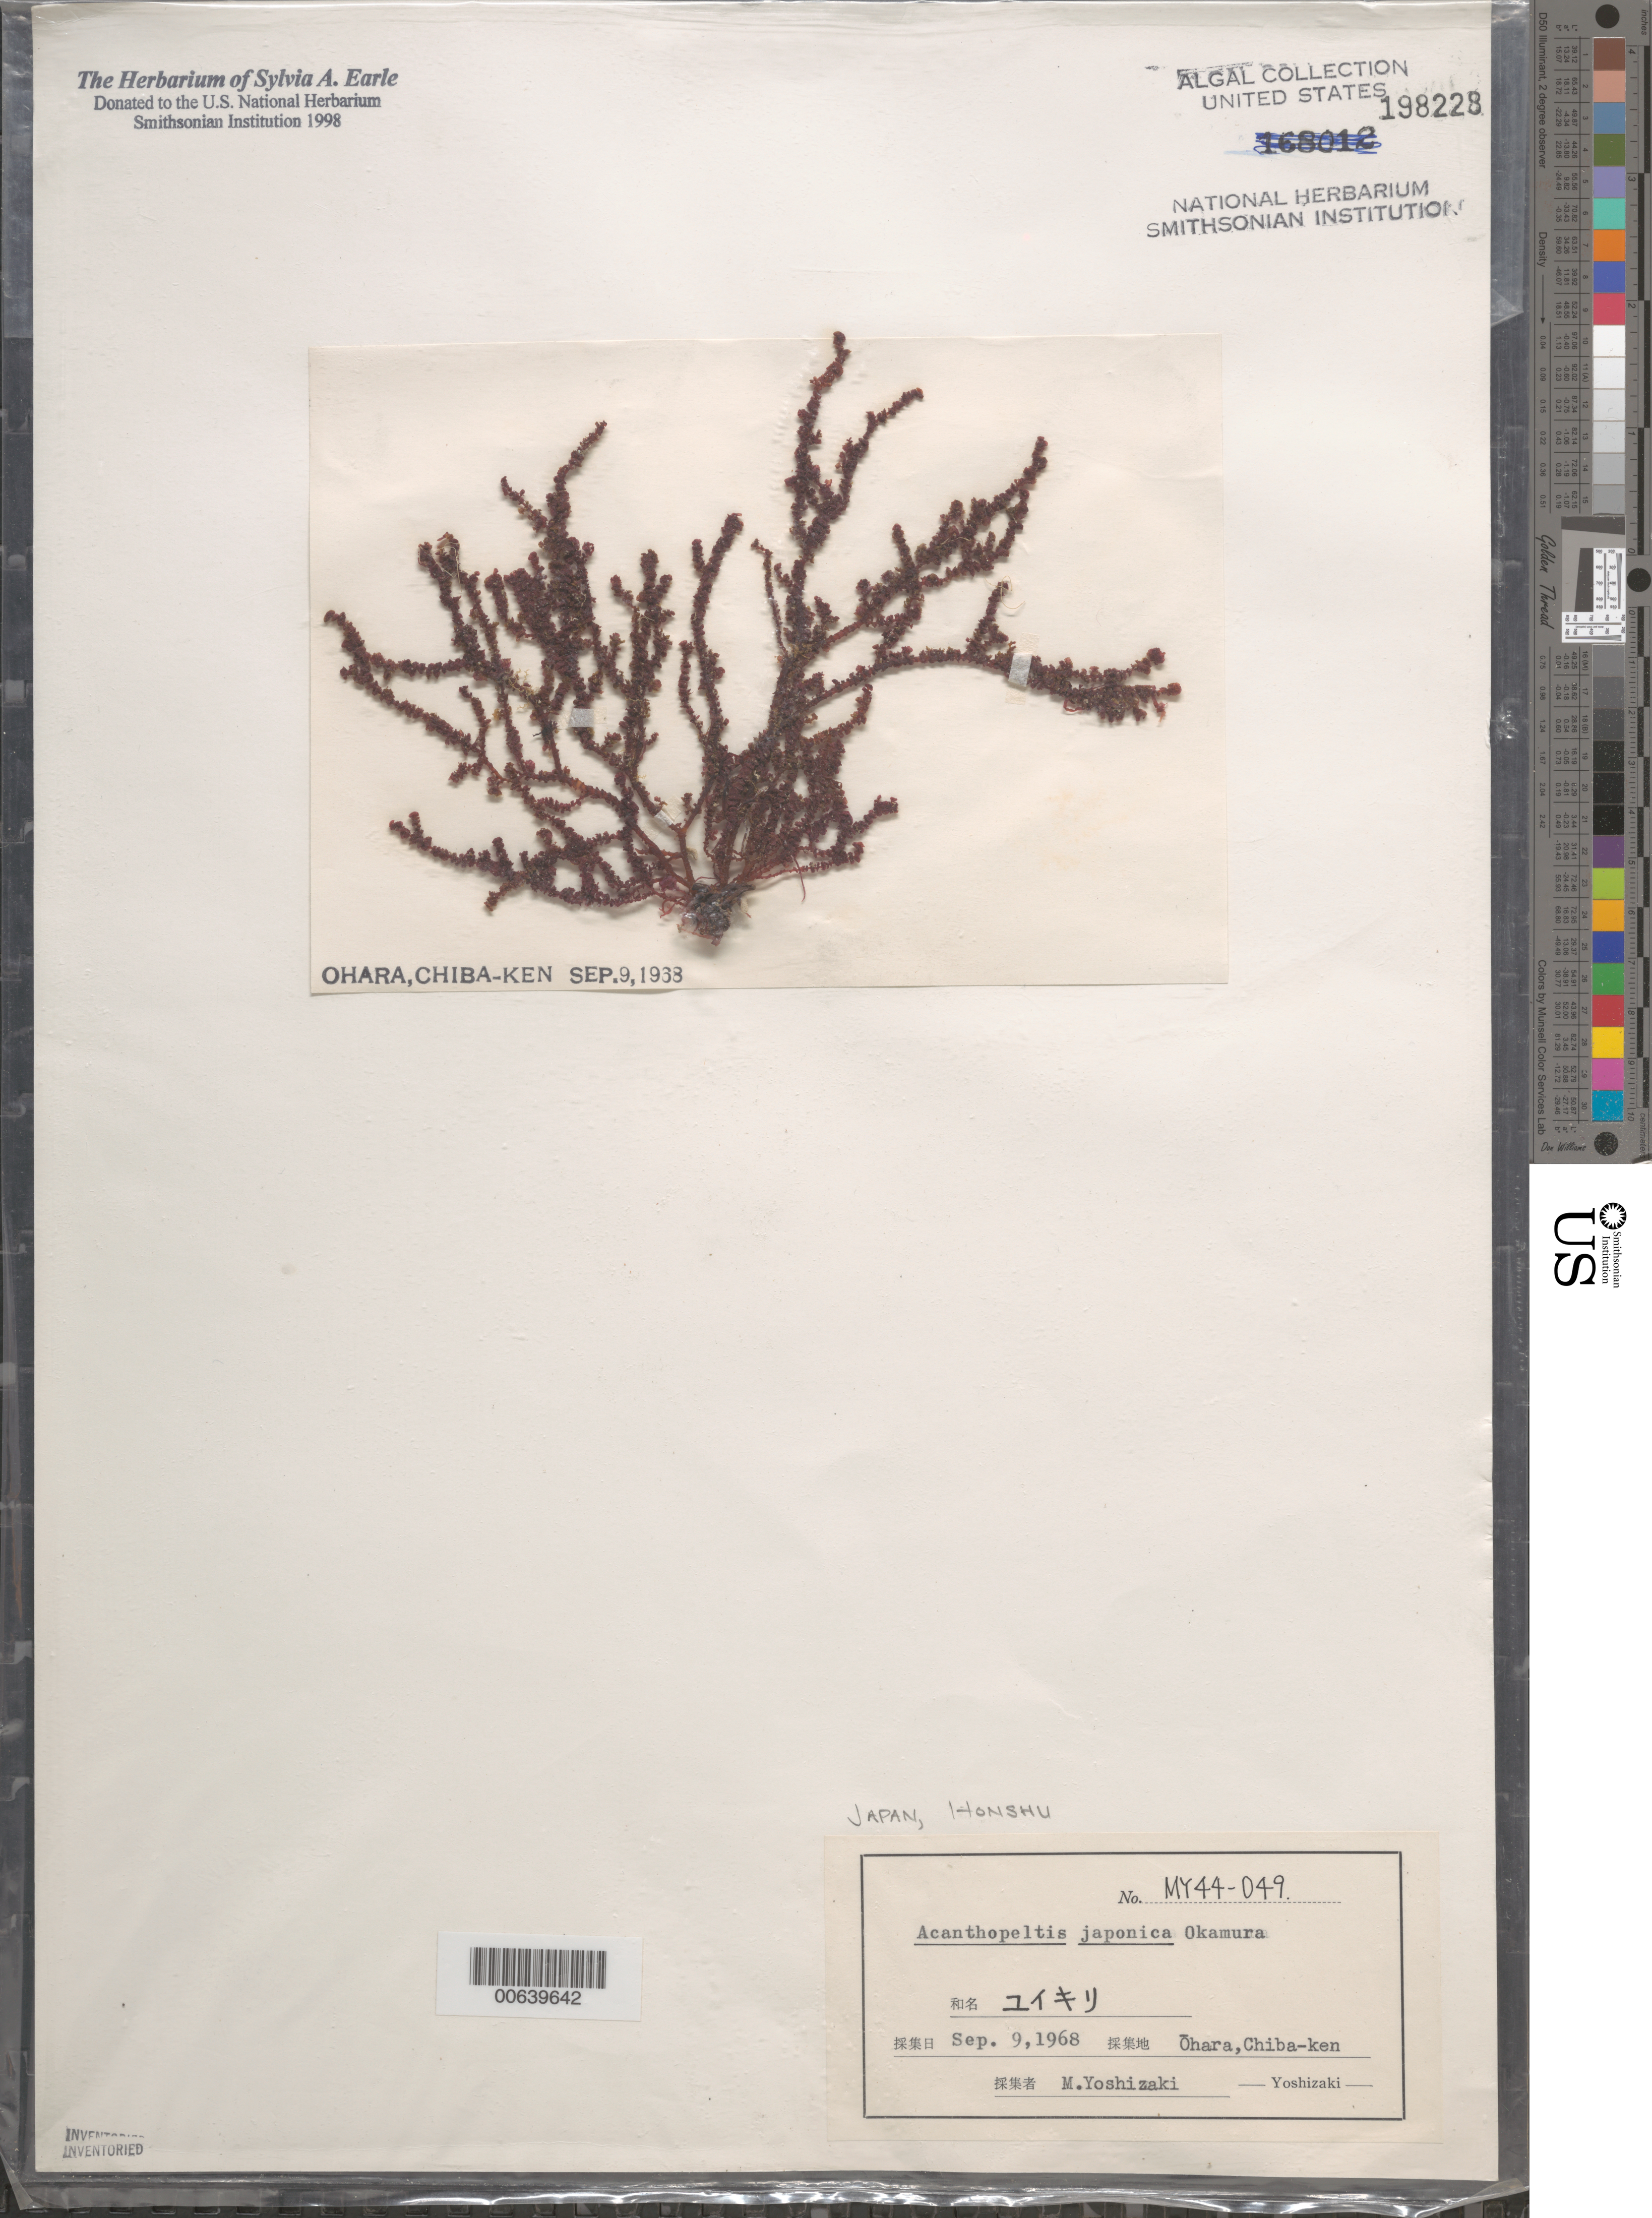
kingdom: Plantae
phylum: Rhodophyta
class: Florideophyceae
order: Gelidiales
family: Gelidiaceae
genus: Gelidium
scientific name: Gelidium yoshidae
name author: G.H. Boo & R. Terada in G.H. Boo et al.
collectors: M. Yoshizaki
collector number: My44-049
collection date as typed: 09 Sep 1968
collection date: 1968-09-09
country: Japan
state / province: Tiba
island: Honshu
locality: Ohara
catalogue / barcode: US 198228